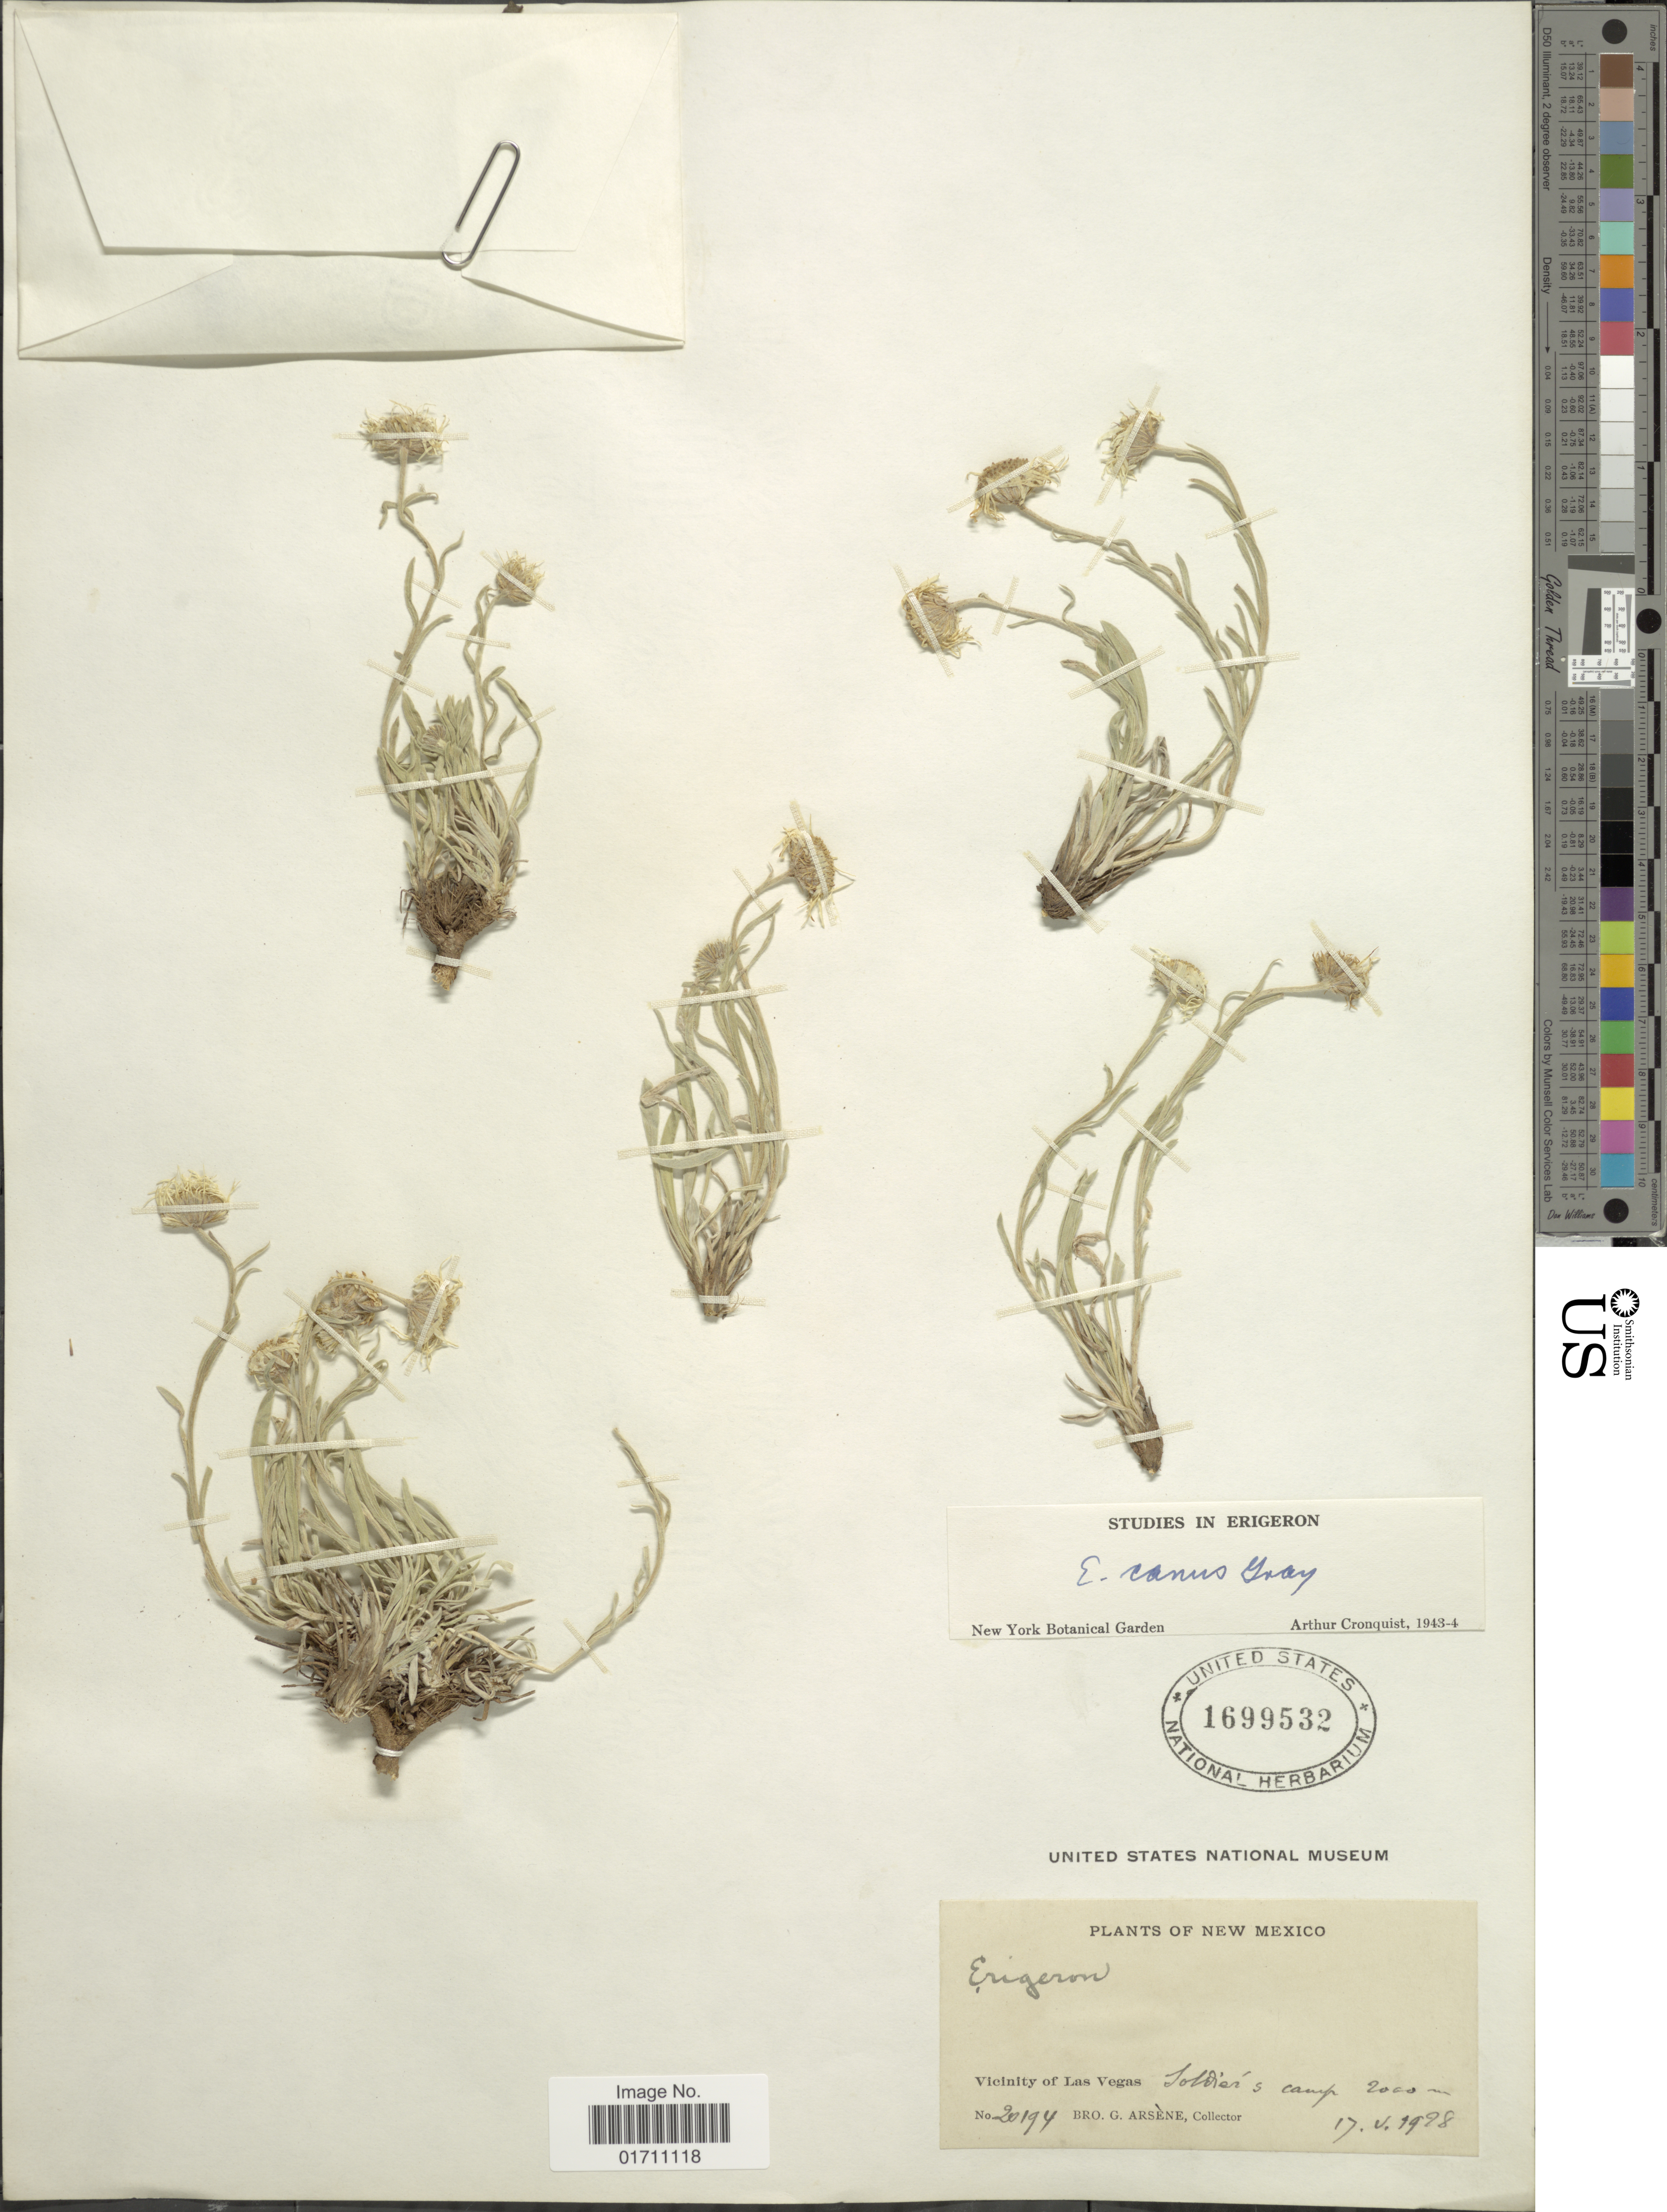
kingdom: Plantae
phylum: Tracheophyta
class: Magnoliopsida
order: Asterales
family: Asteraceae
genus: Erigeron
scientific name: Erigeron canus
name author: A. Gray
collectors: Bro. G. Arsène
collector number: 20194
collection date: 1978-05-17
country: United States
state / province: New Mexico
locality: Vicinity of Las Vegas, Soldier's camp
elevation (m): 2000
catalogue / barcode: US 1699532